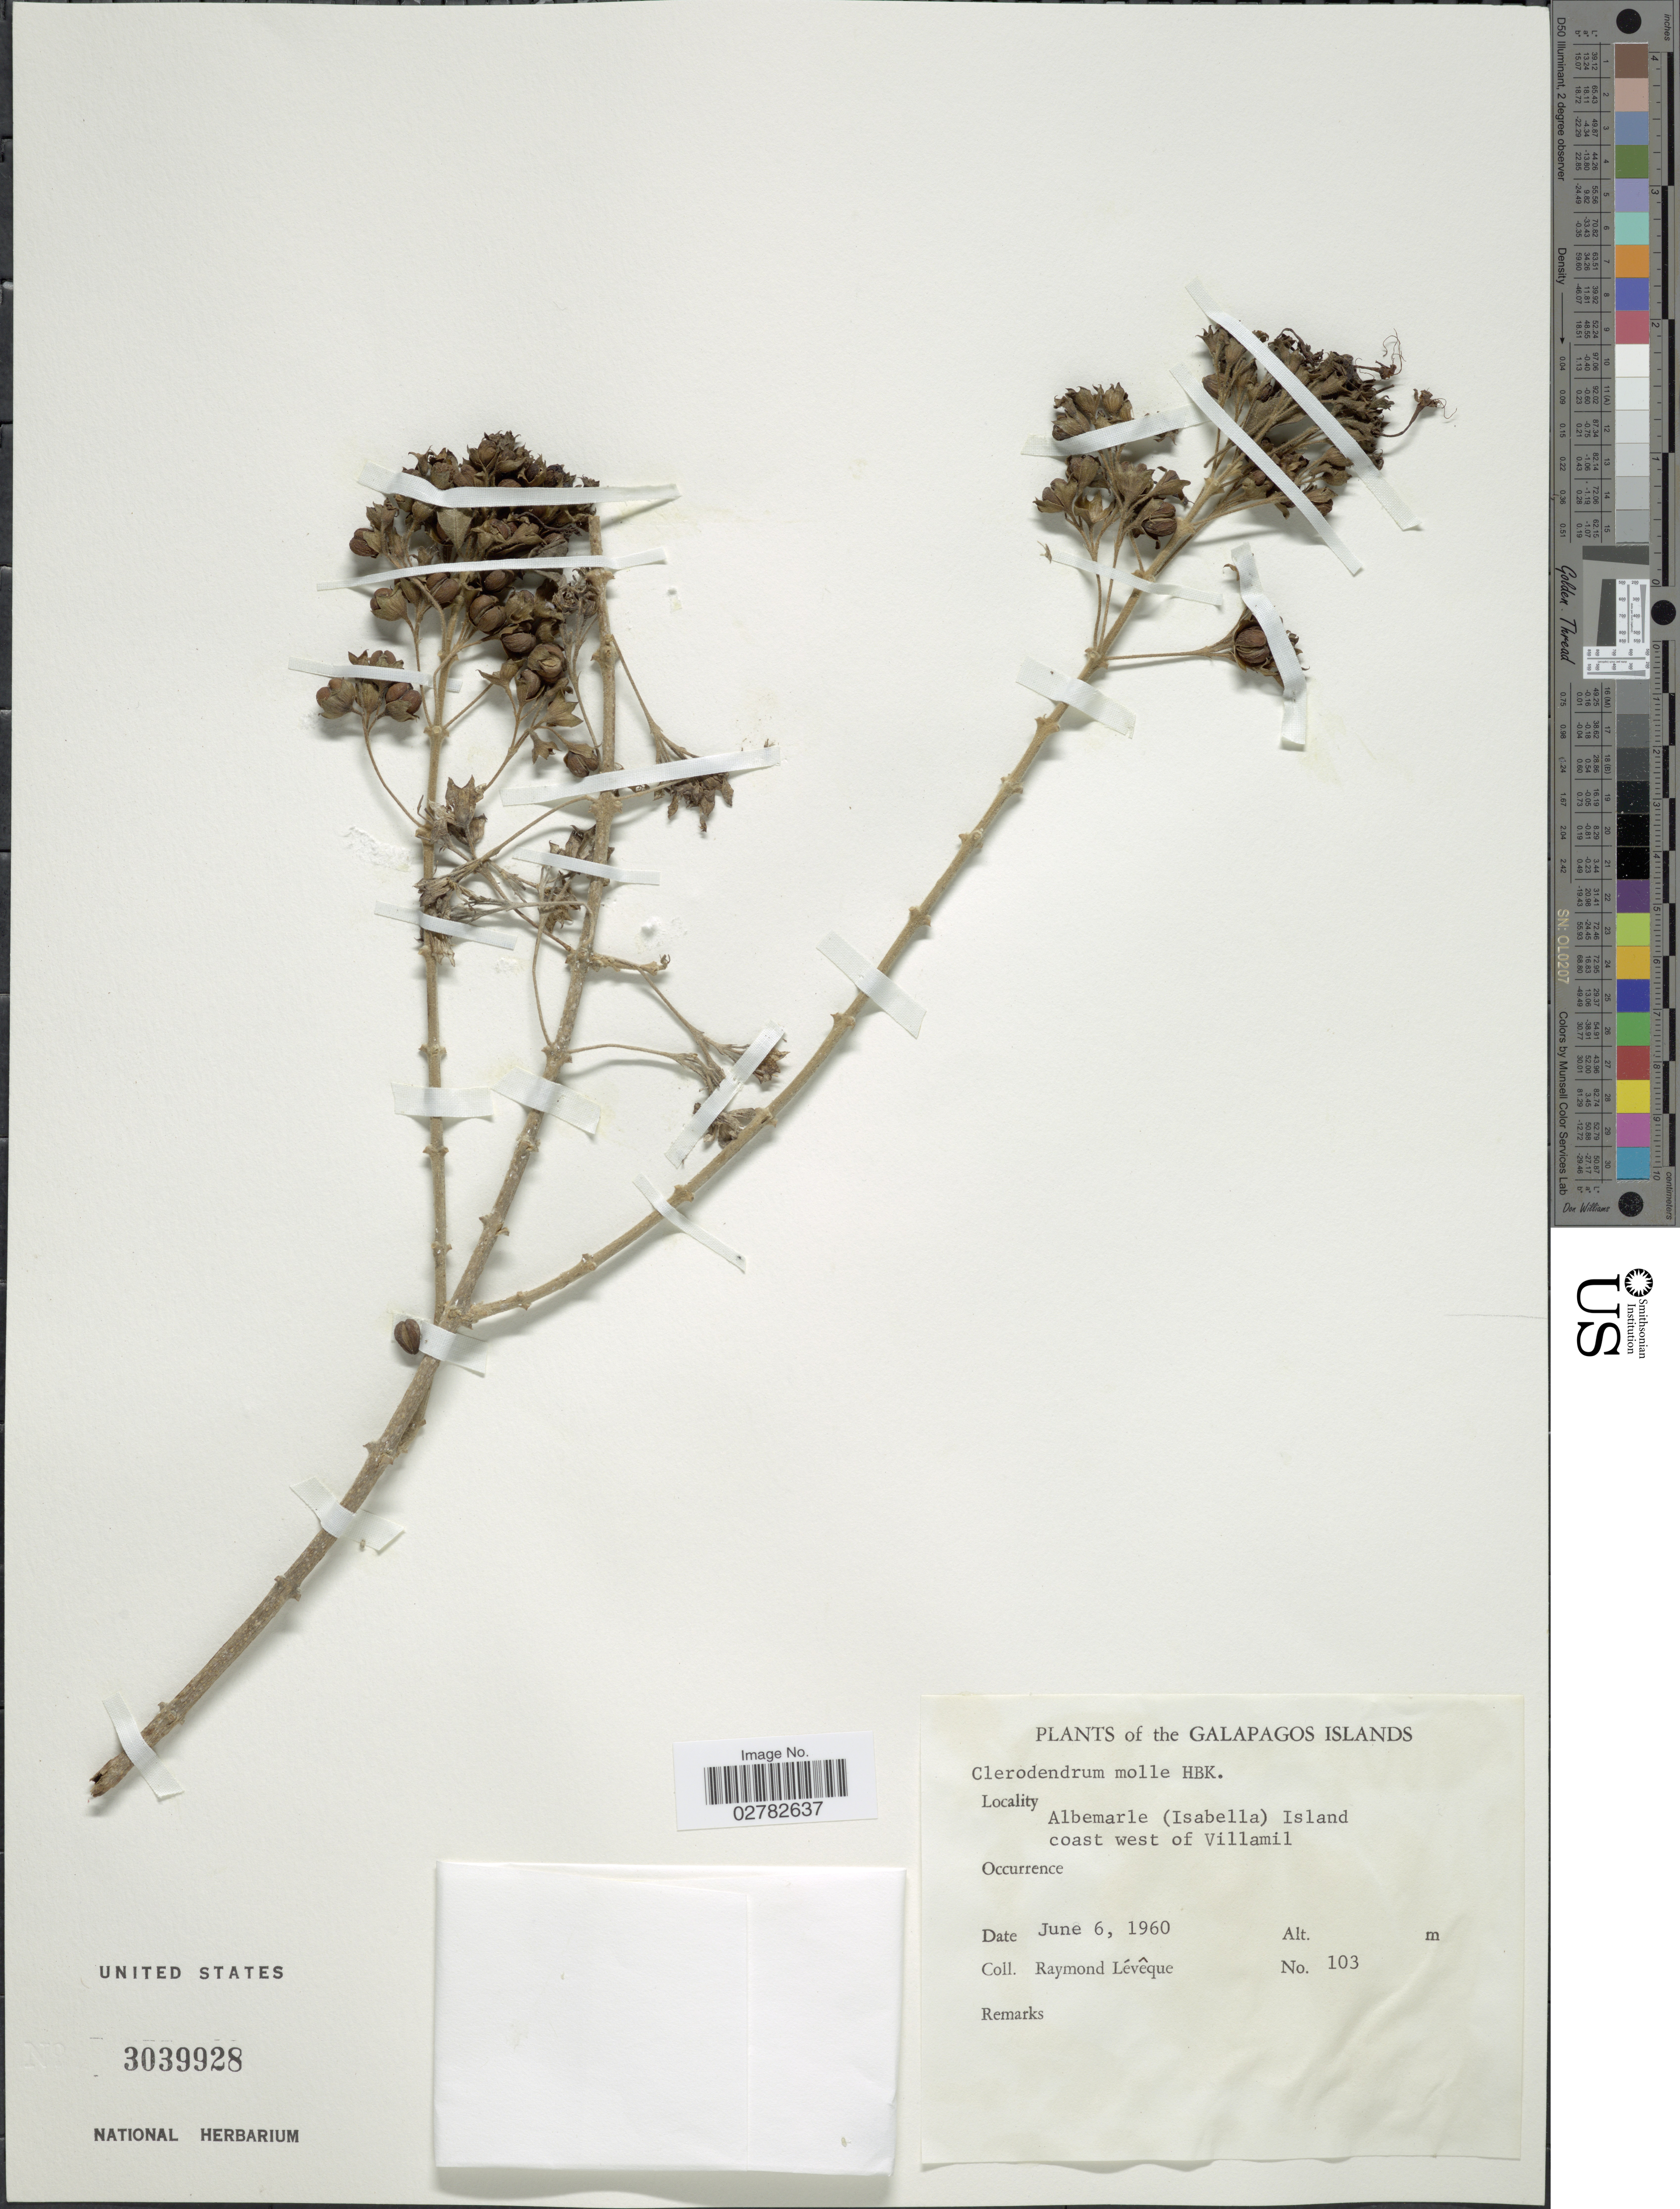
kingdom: Plantae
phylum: Tracheophyta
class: Magnoliopsida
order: Lamiales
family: Lamiaceae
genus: Clerodendrum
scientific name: Clerodendrum molle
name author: Kunth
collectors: R. Lévêque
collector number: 103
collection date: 1960-06-06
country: Ecuador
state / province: Colón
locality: Galapagos Islands. Albemarle (Isabella) Island, coast west of Villamil.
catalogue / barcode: US 3039928